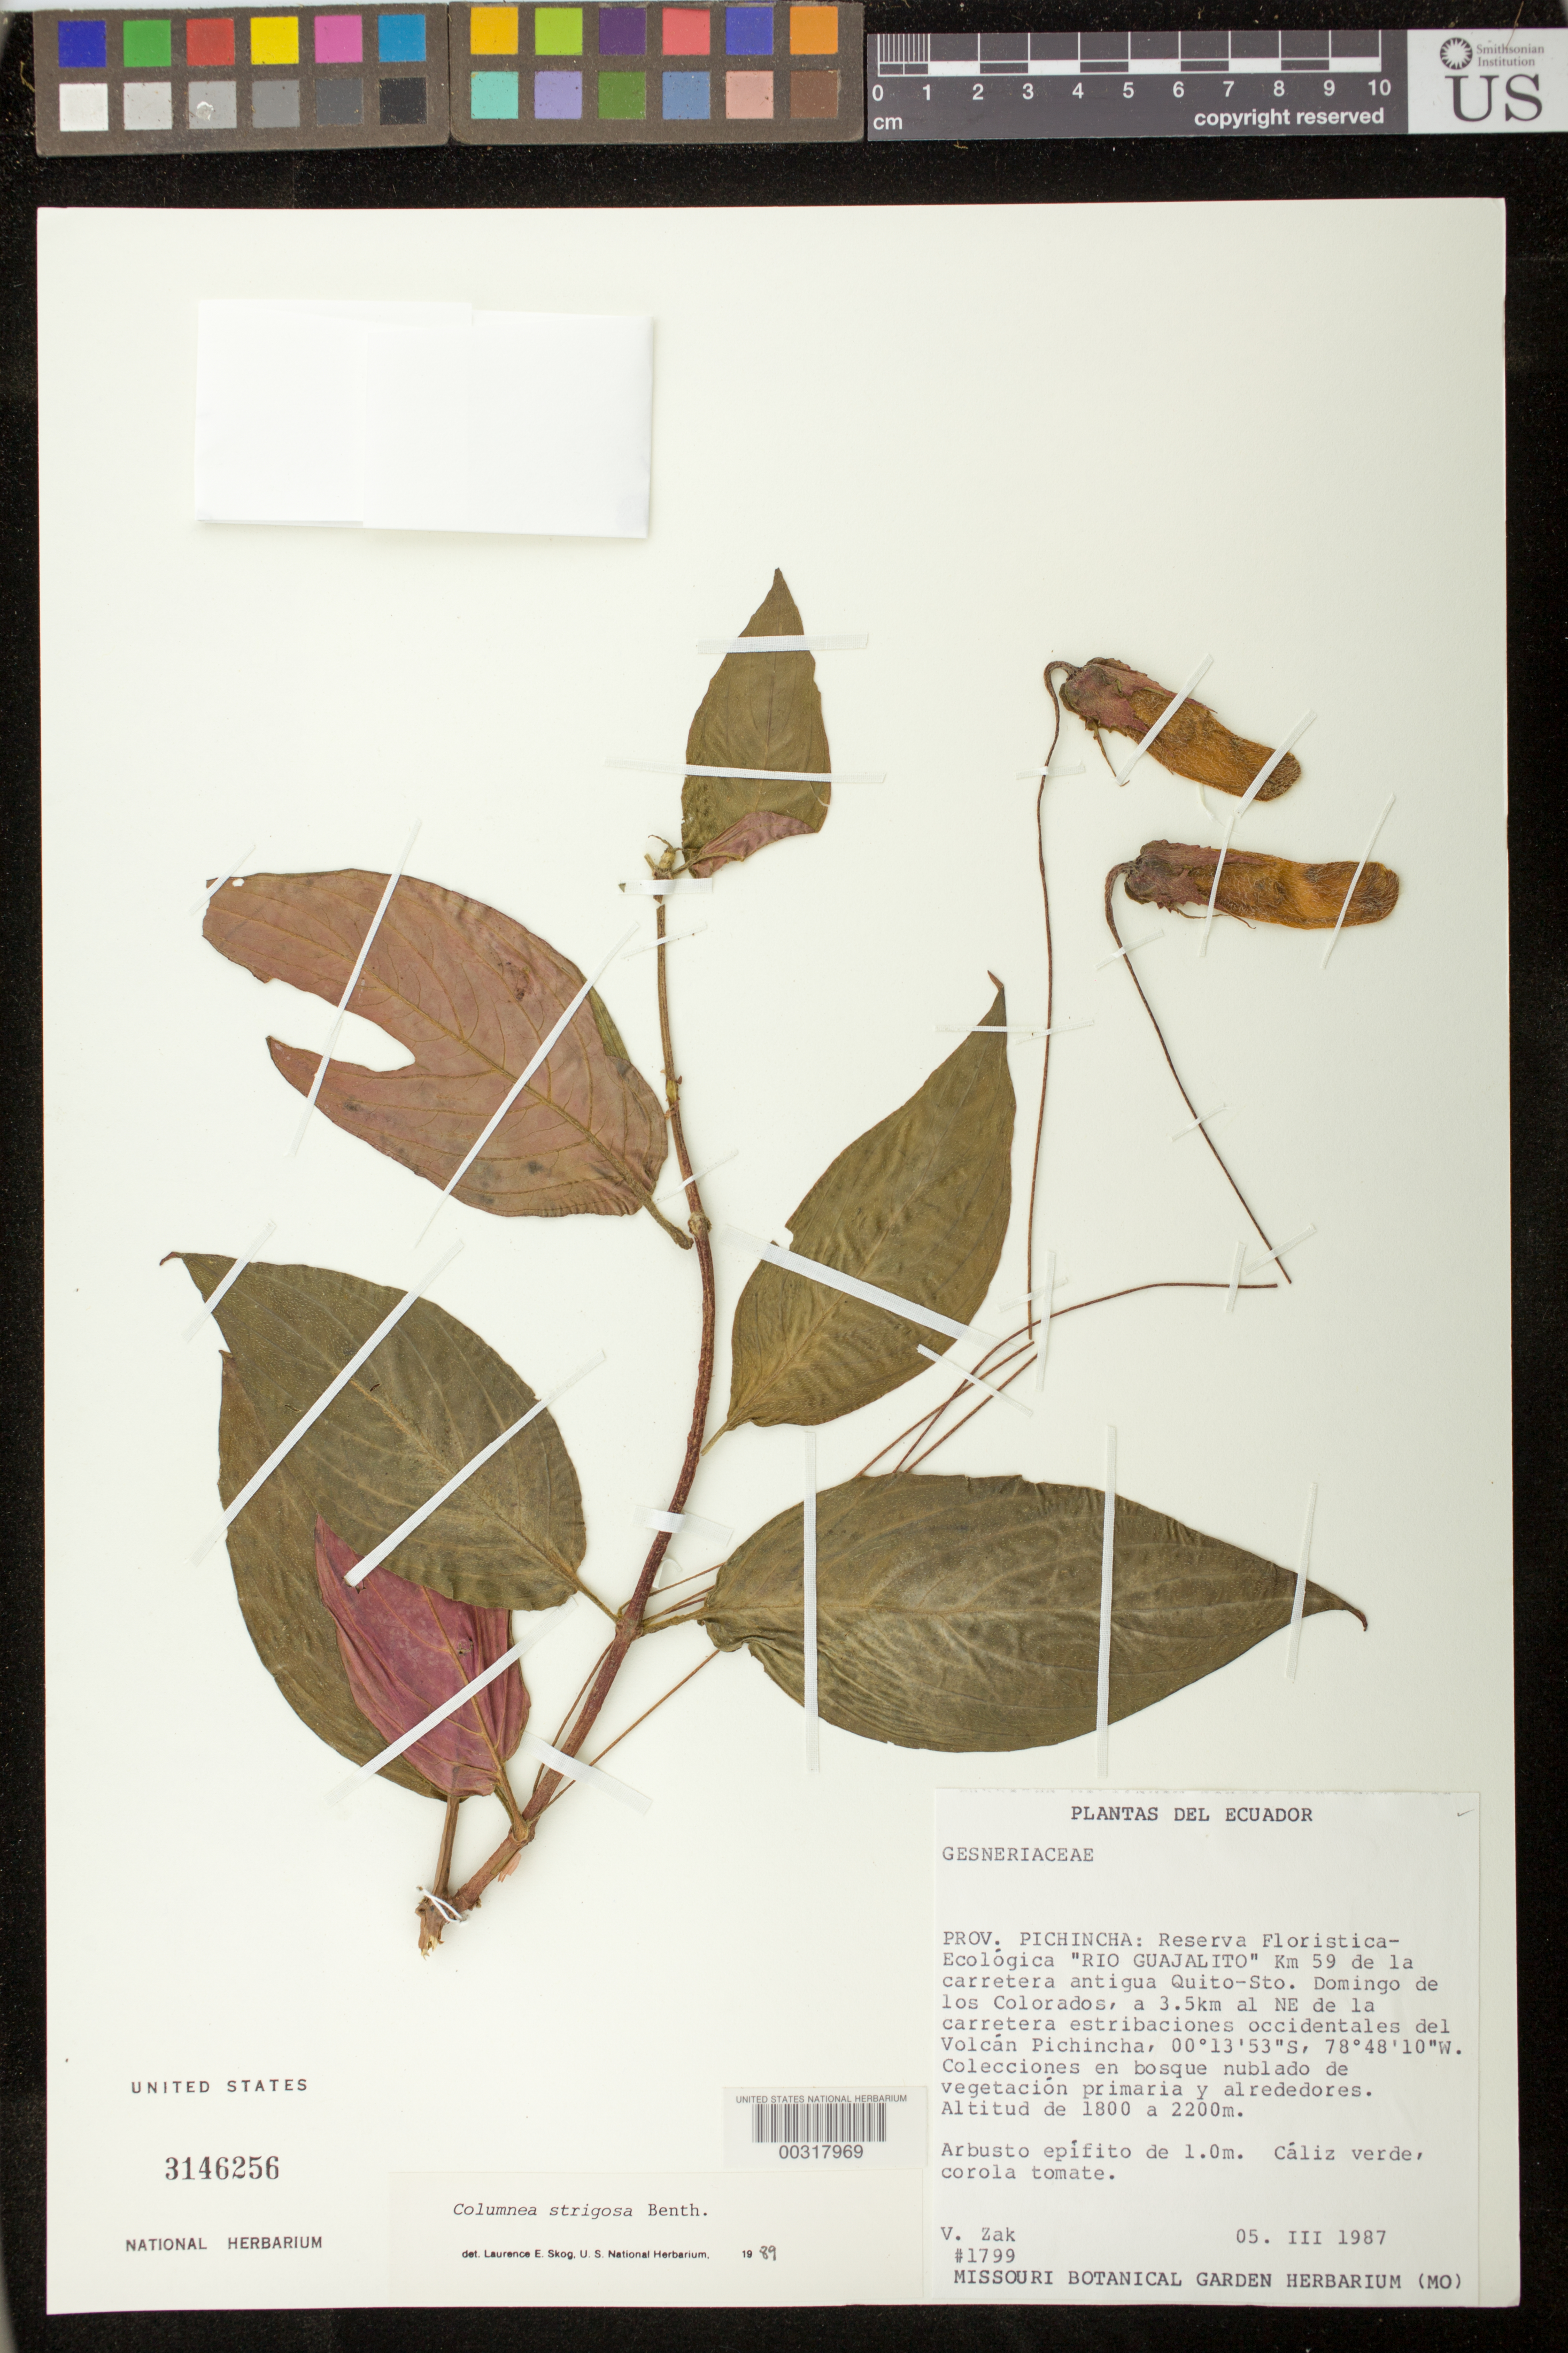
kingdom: Plantae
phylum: Tracheophyta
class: Magnoliopsida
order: Lamiales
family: Gesneriaceae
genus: Columnea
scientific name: Columnea strigosa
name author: Benth.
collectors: V. Zak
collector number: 1799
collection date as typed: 05 Mar 1987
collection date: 1987-03-05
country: Ecuador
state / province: Pichincha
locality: Reserva Floristica-Ecologica "Rio Guajalito" km 59 of old Quito-Sto. Domingo de Los Colorados highway,...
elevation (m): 1800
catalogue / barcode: US 3146256